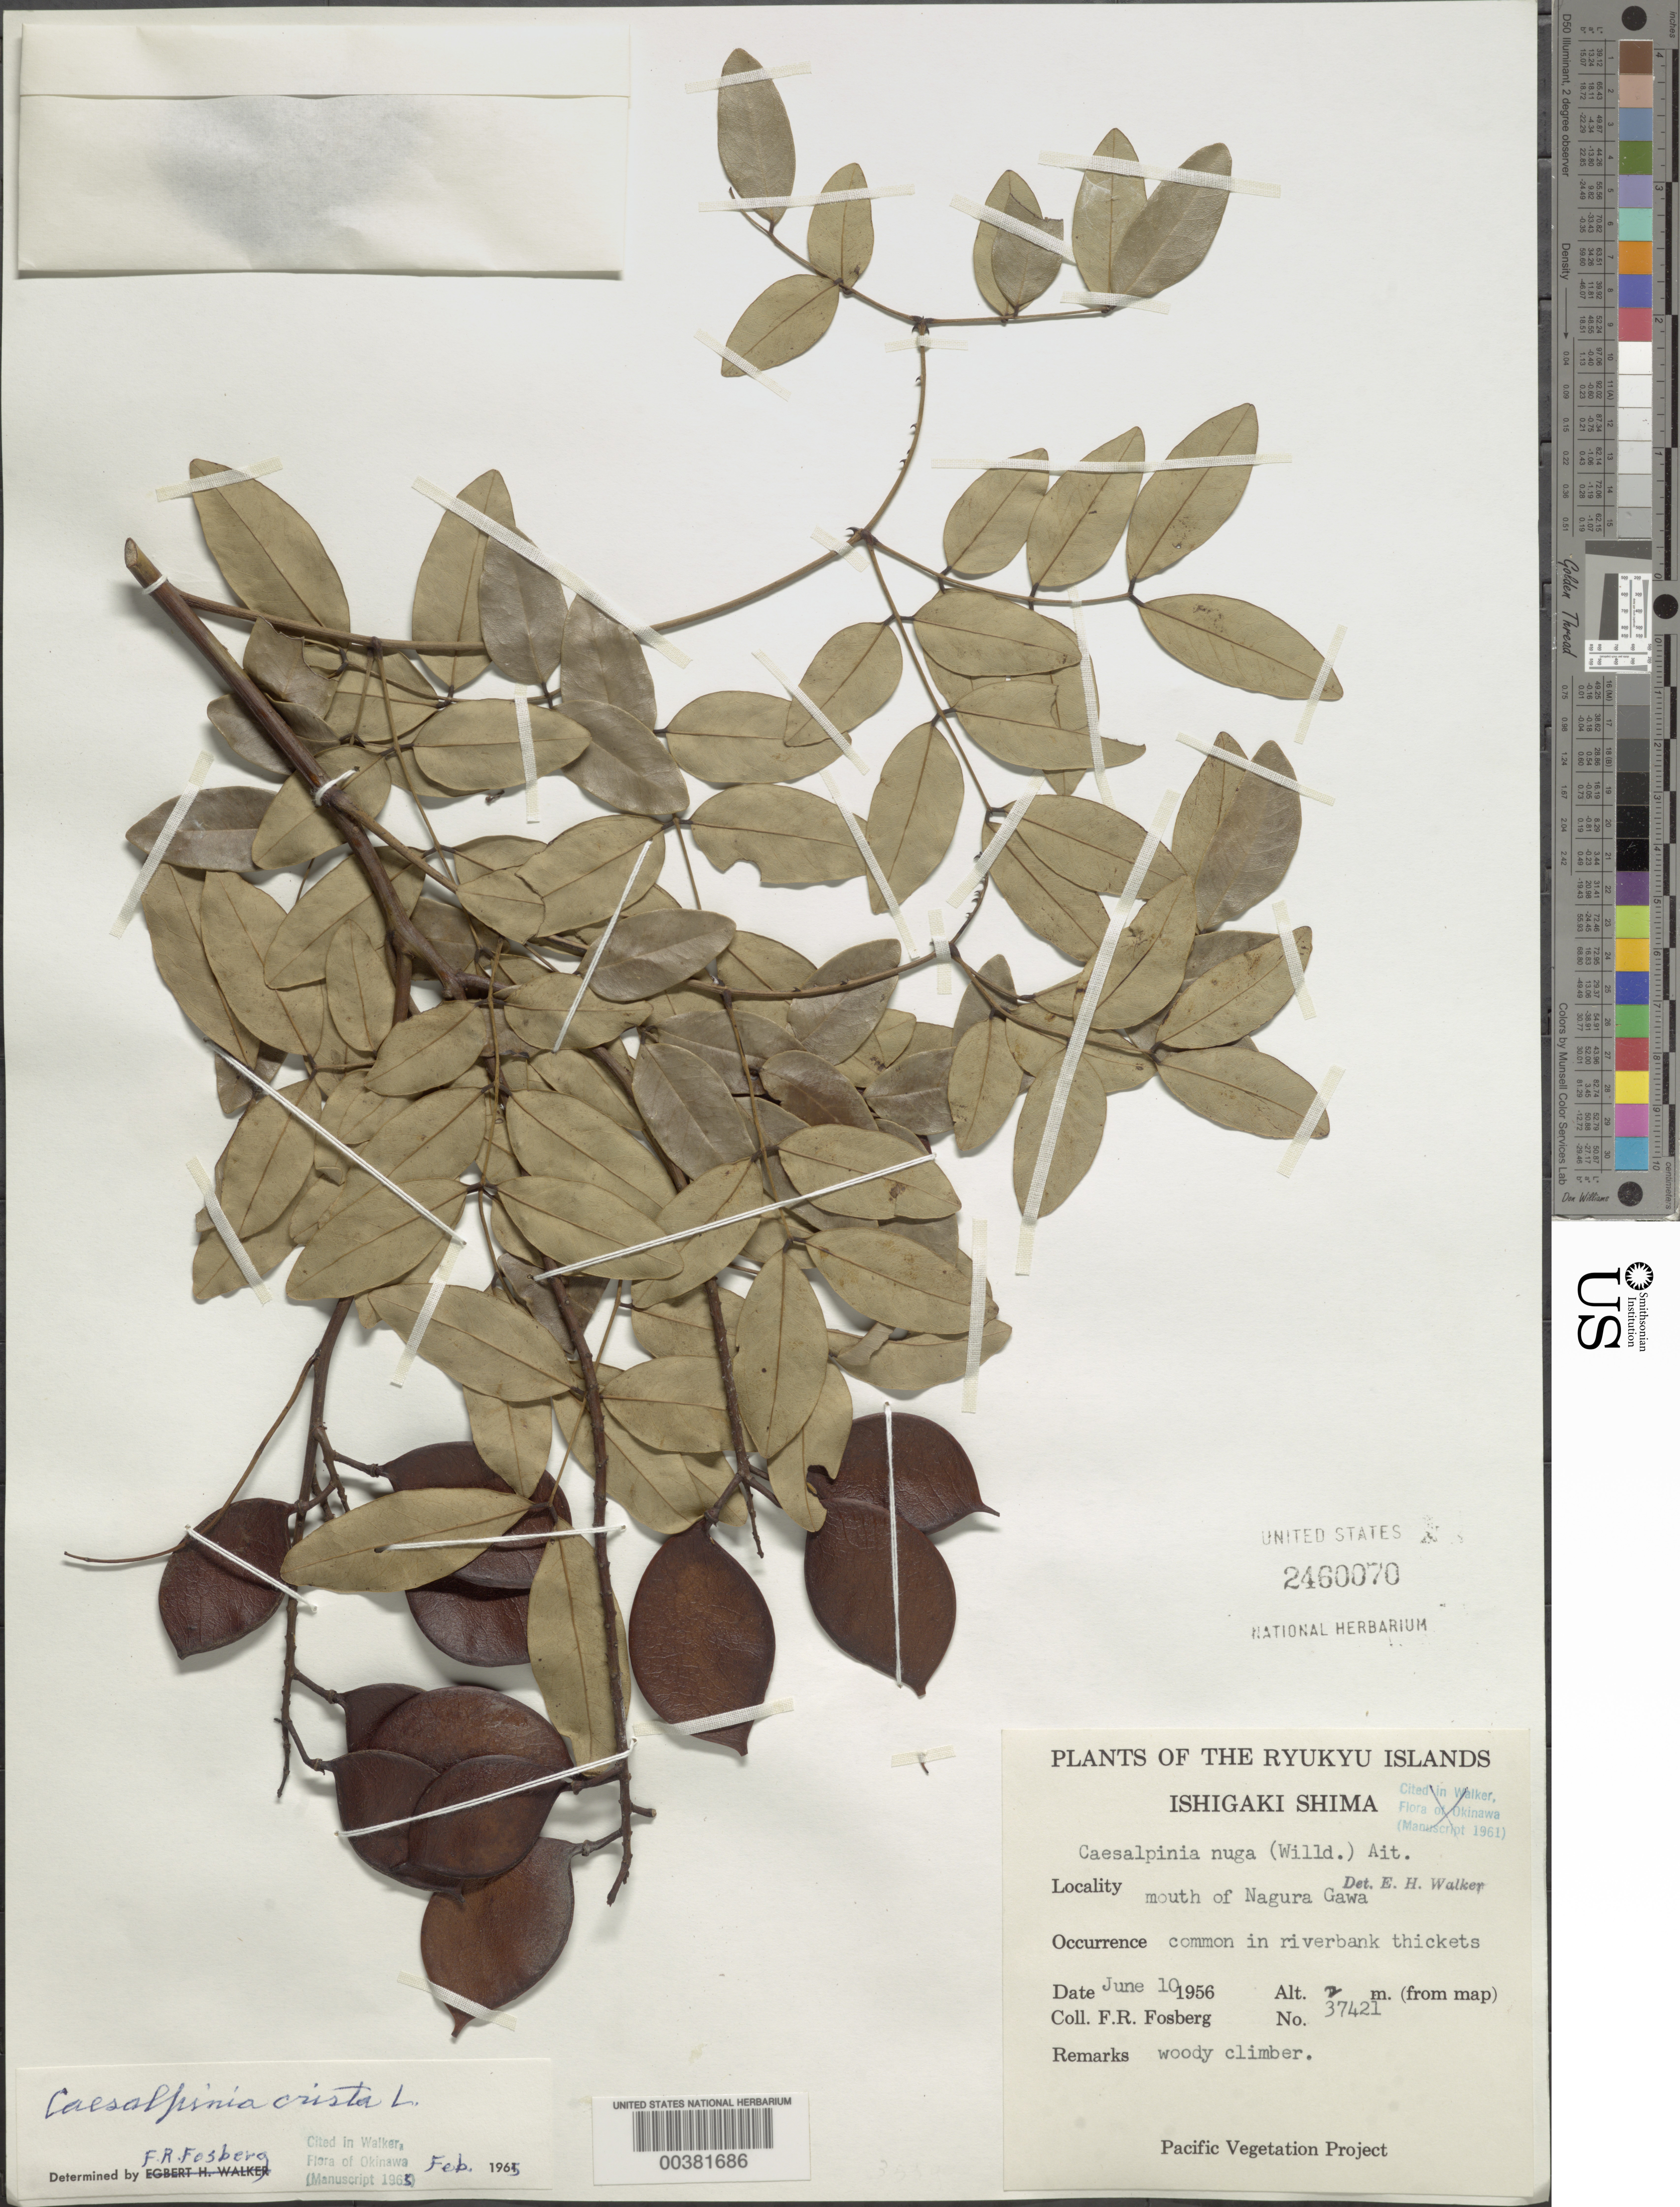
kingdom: Plantae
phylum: Tracheophyta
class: Magnoliopsida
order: Fabales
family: Fabaceae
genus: Ticanto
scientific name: Ticanto crista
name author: (L.) R. Clark & Gagnon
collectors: F. R. Fosberg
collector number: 37421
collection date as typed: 10 Jun 1956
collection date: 1956-06-10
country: Japan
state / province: Okinawa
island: Ishigaki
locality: Sakishima is.; ishigaki i.; mouth of nagura gawa [Sakishima Is.]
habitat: River bank thickets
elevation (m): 2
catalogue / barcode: US 2460070